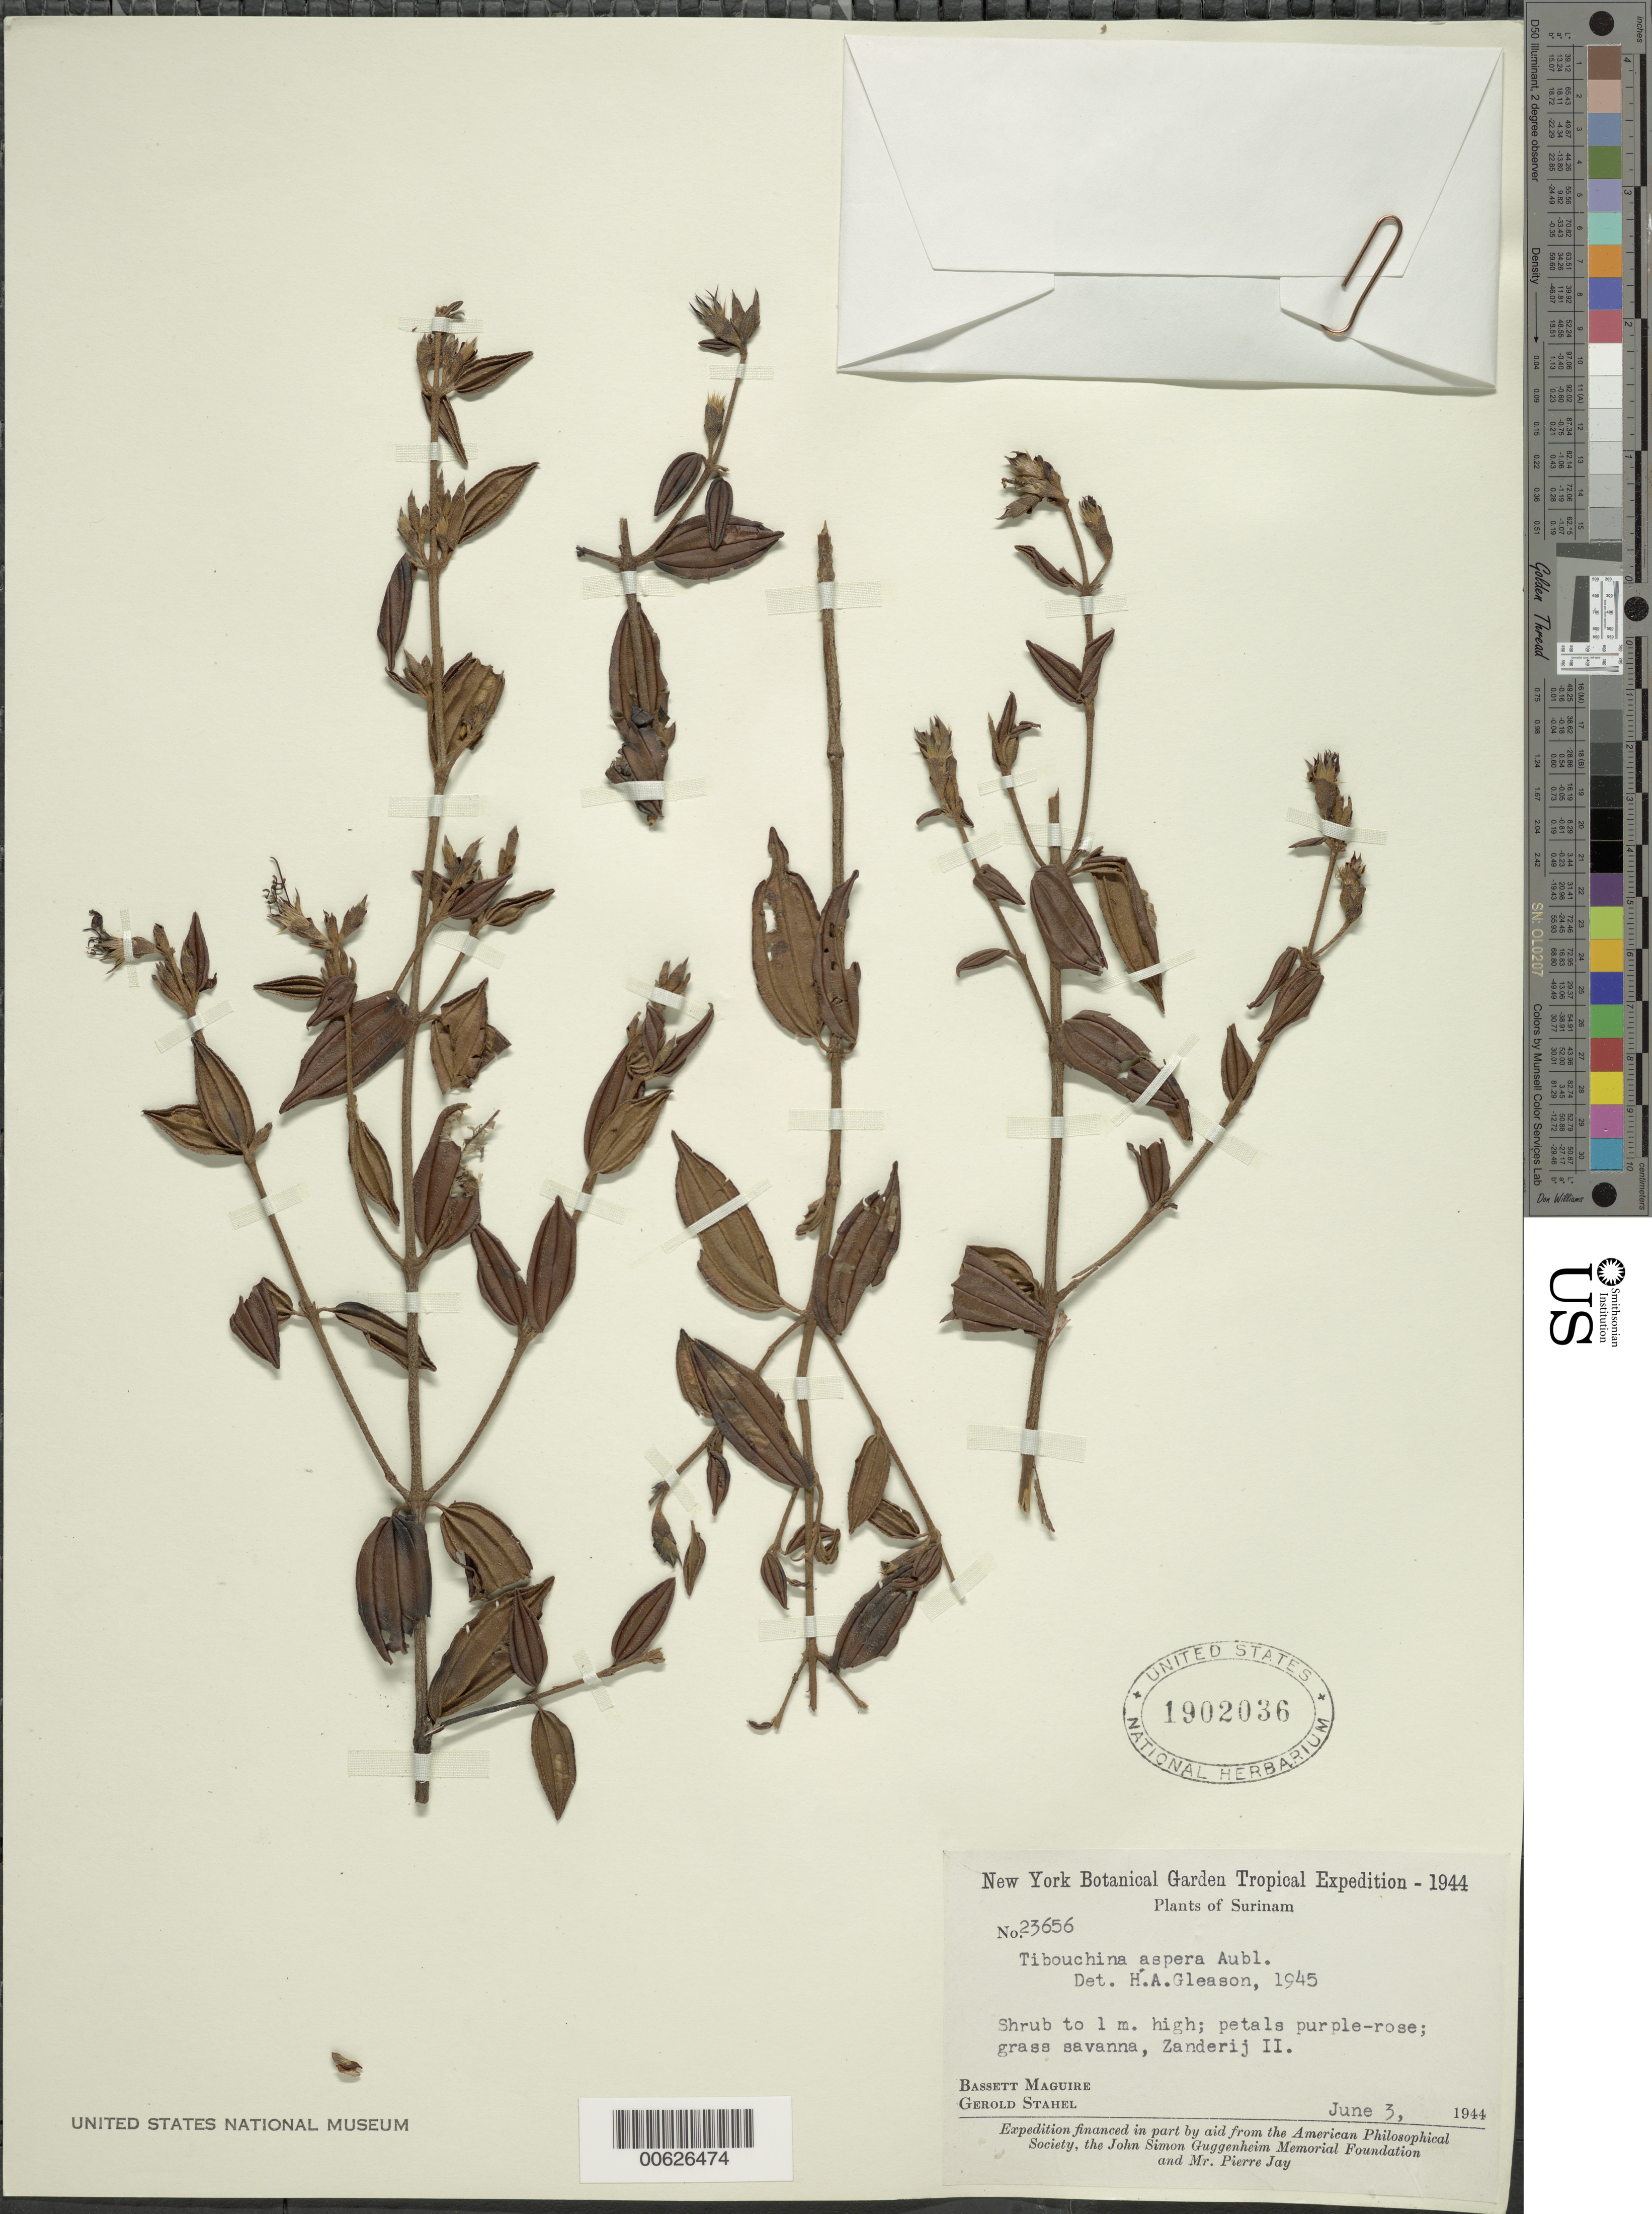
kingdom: Plantae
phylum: Tracheophyta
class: Magnoliopsida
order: Myrtales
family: Melastomataceae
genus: Tibouchina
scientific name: Tibouchina aspera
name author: Aubl.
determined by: Gleason, H. A.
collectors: B. Maguire & G. Stahel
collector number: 23656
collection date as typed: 3-Jun-44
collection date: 1944-06-03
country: Suriname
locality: Zanderij Is, Sectie O, km 70, along railroad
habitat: Grass savanna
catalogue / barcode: US 1902036